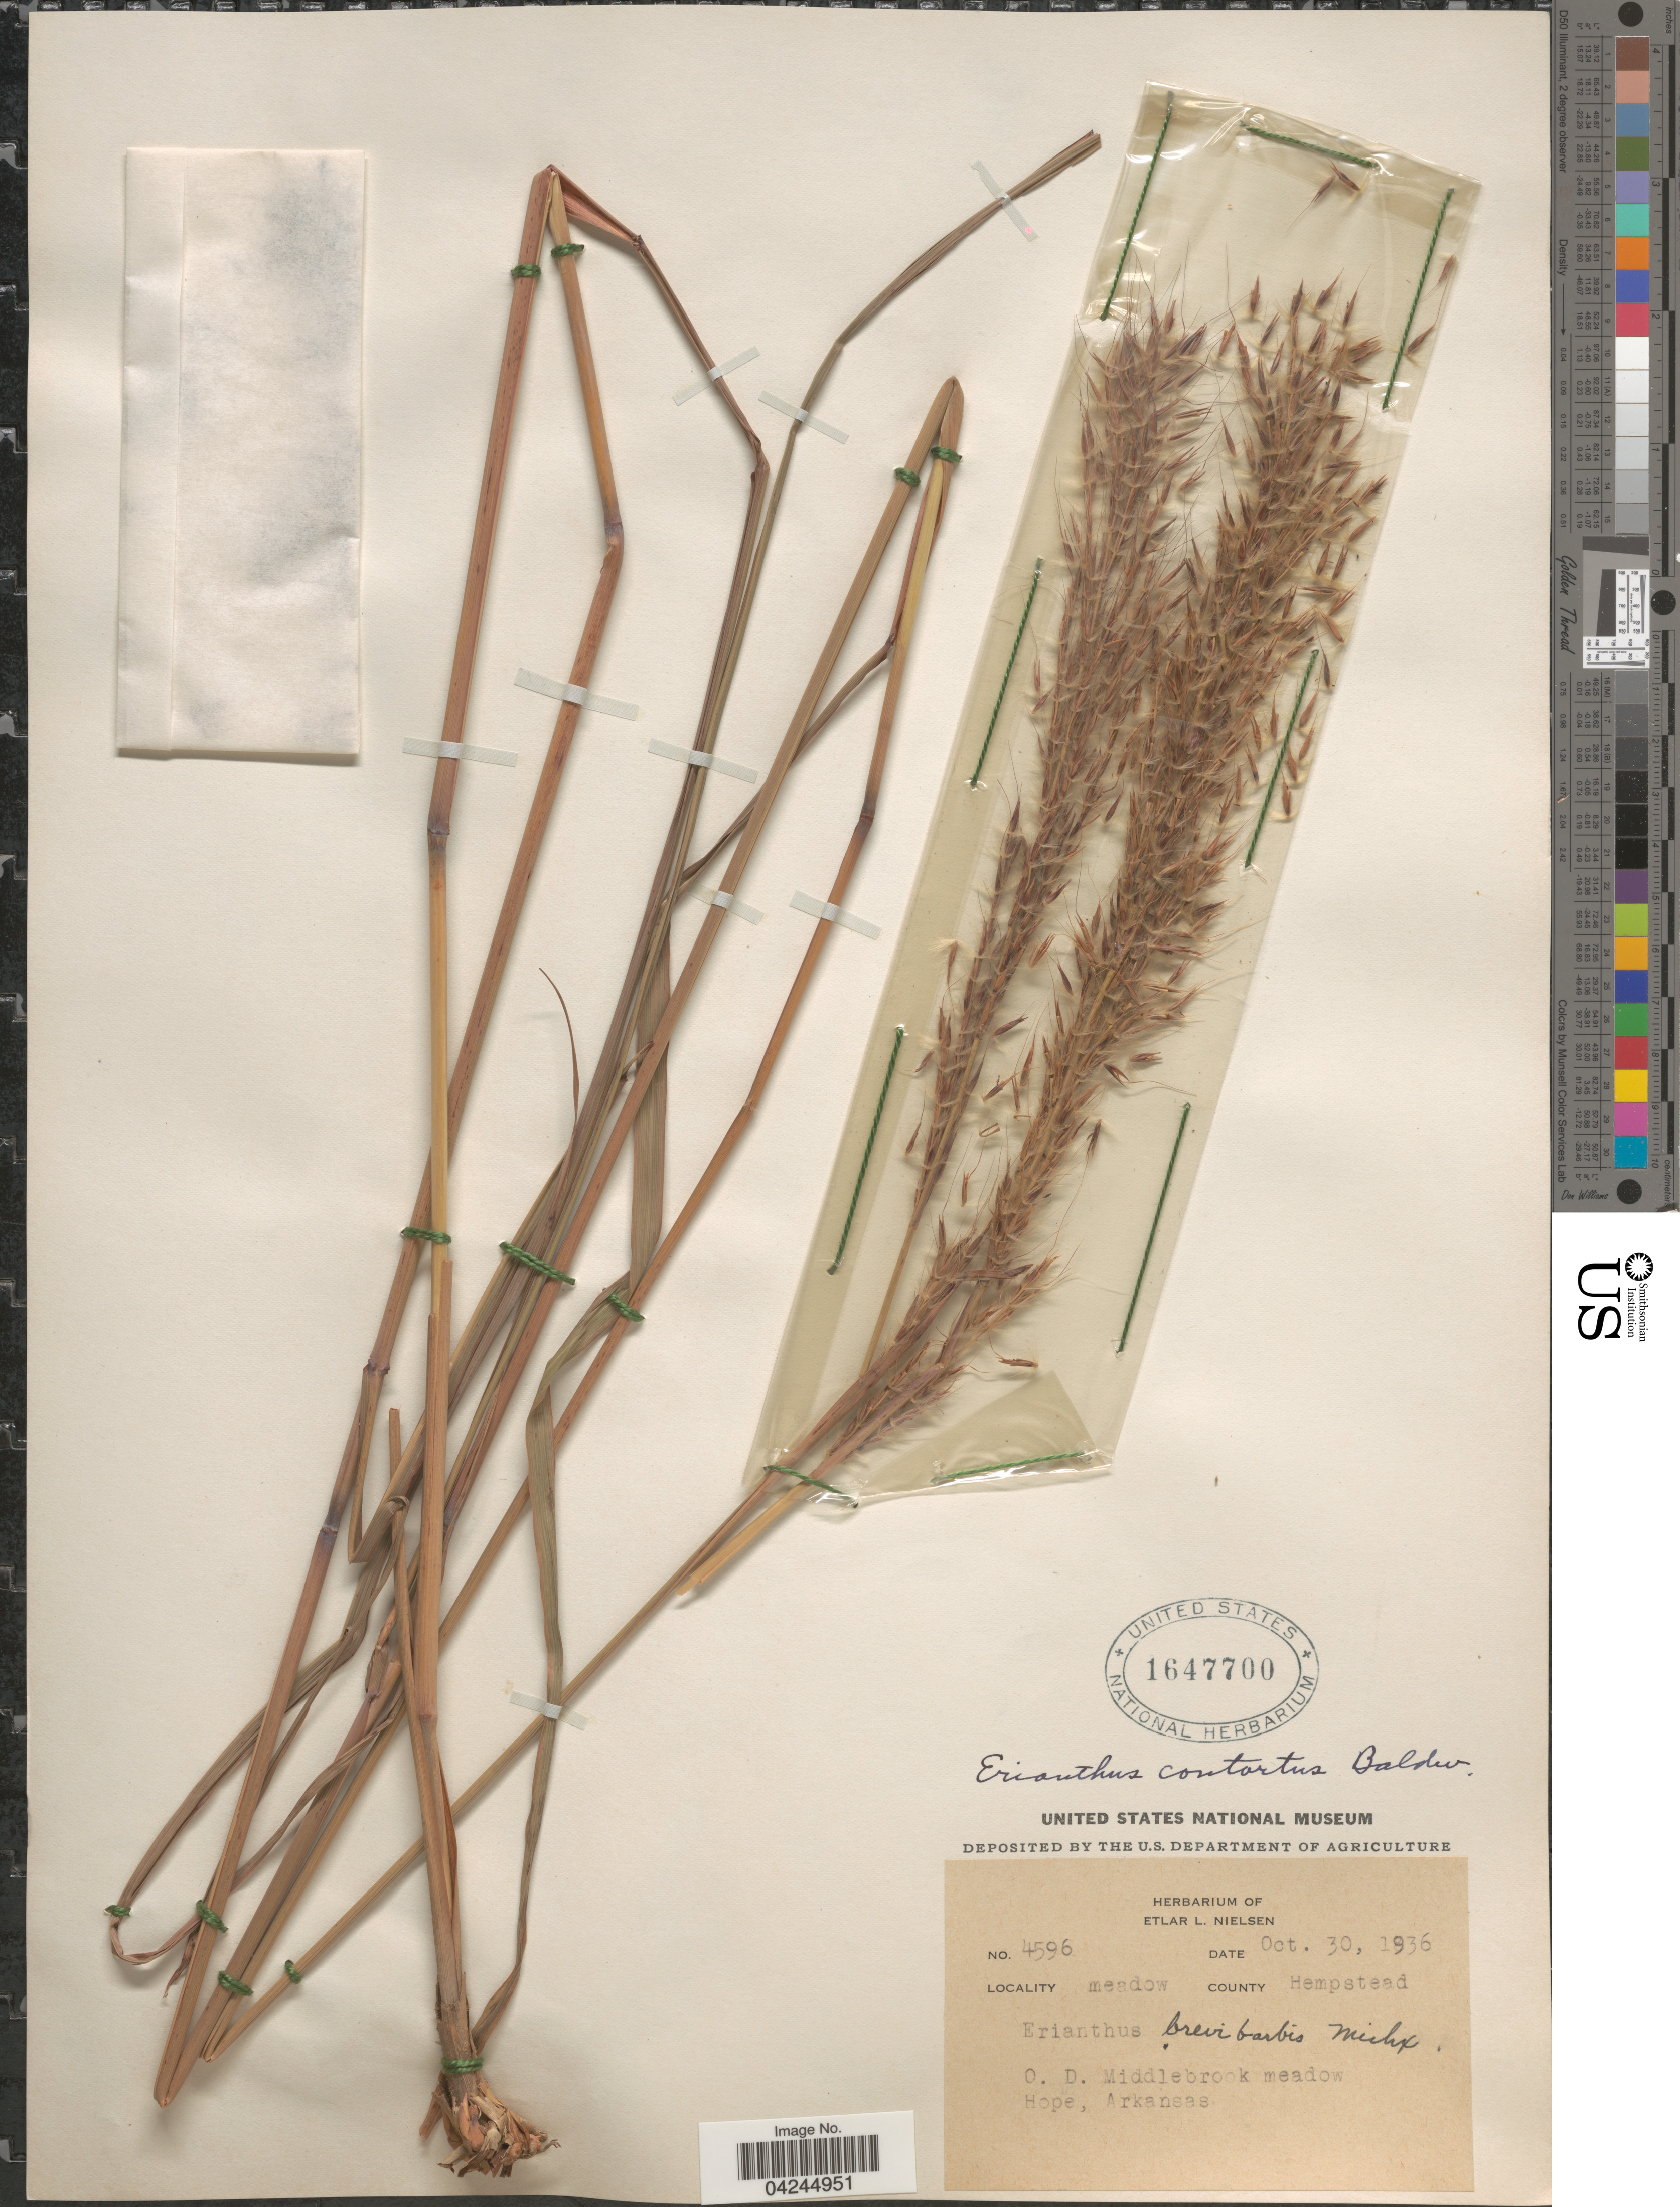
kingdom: Plantae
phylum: Tracheophyta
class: Liliopsida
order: Poales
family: Poaceae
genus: Erianthus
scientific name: Erianthus brevibarbis var. contortus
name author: (Elliott) D.B. Ward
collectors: Ex herb. of Etlar L. Nielsen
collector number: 4596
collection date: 1936-10-30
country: United States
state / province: Arkansas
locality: Meadow. County Hempstead. O. D. Middlebrook meadow Hope.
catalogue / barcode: US 1647700